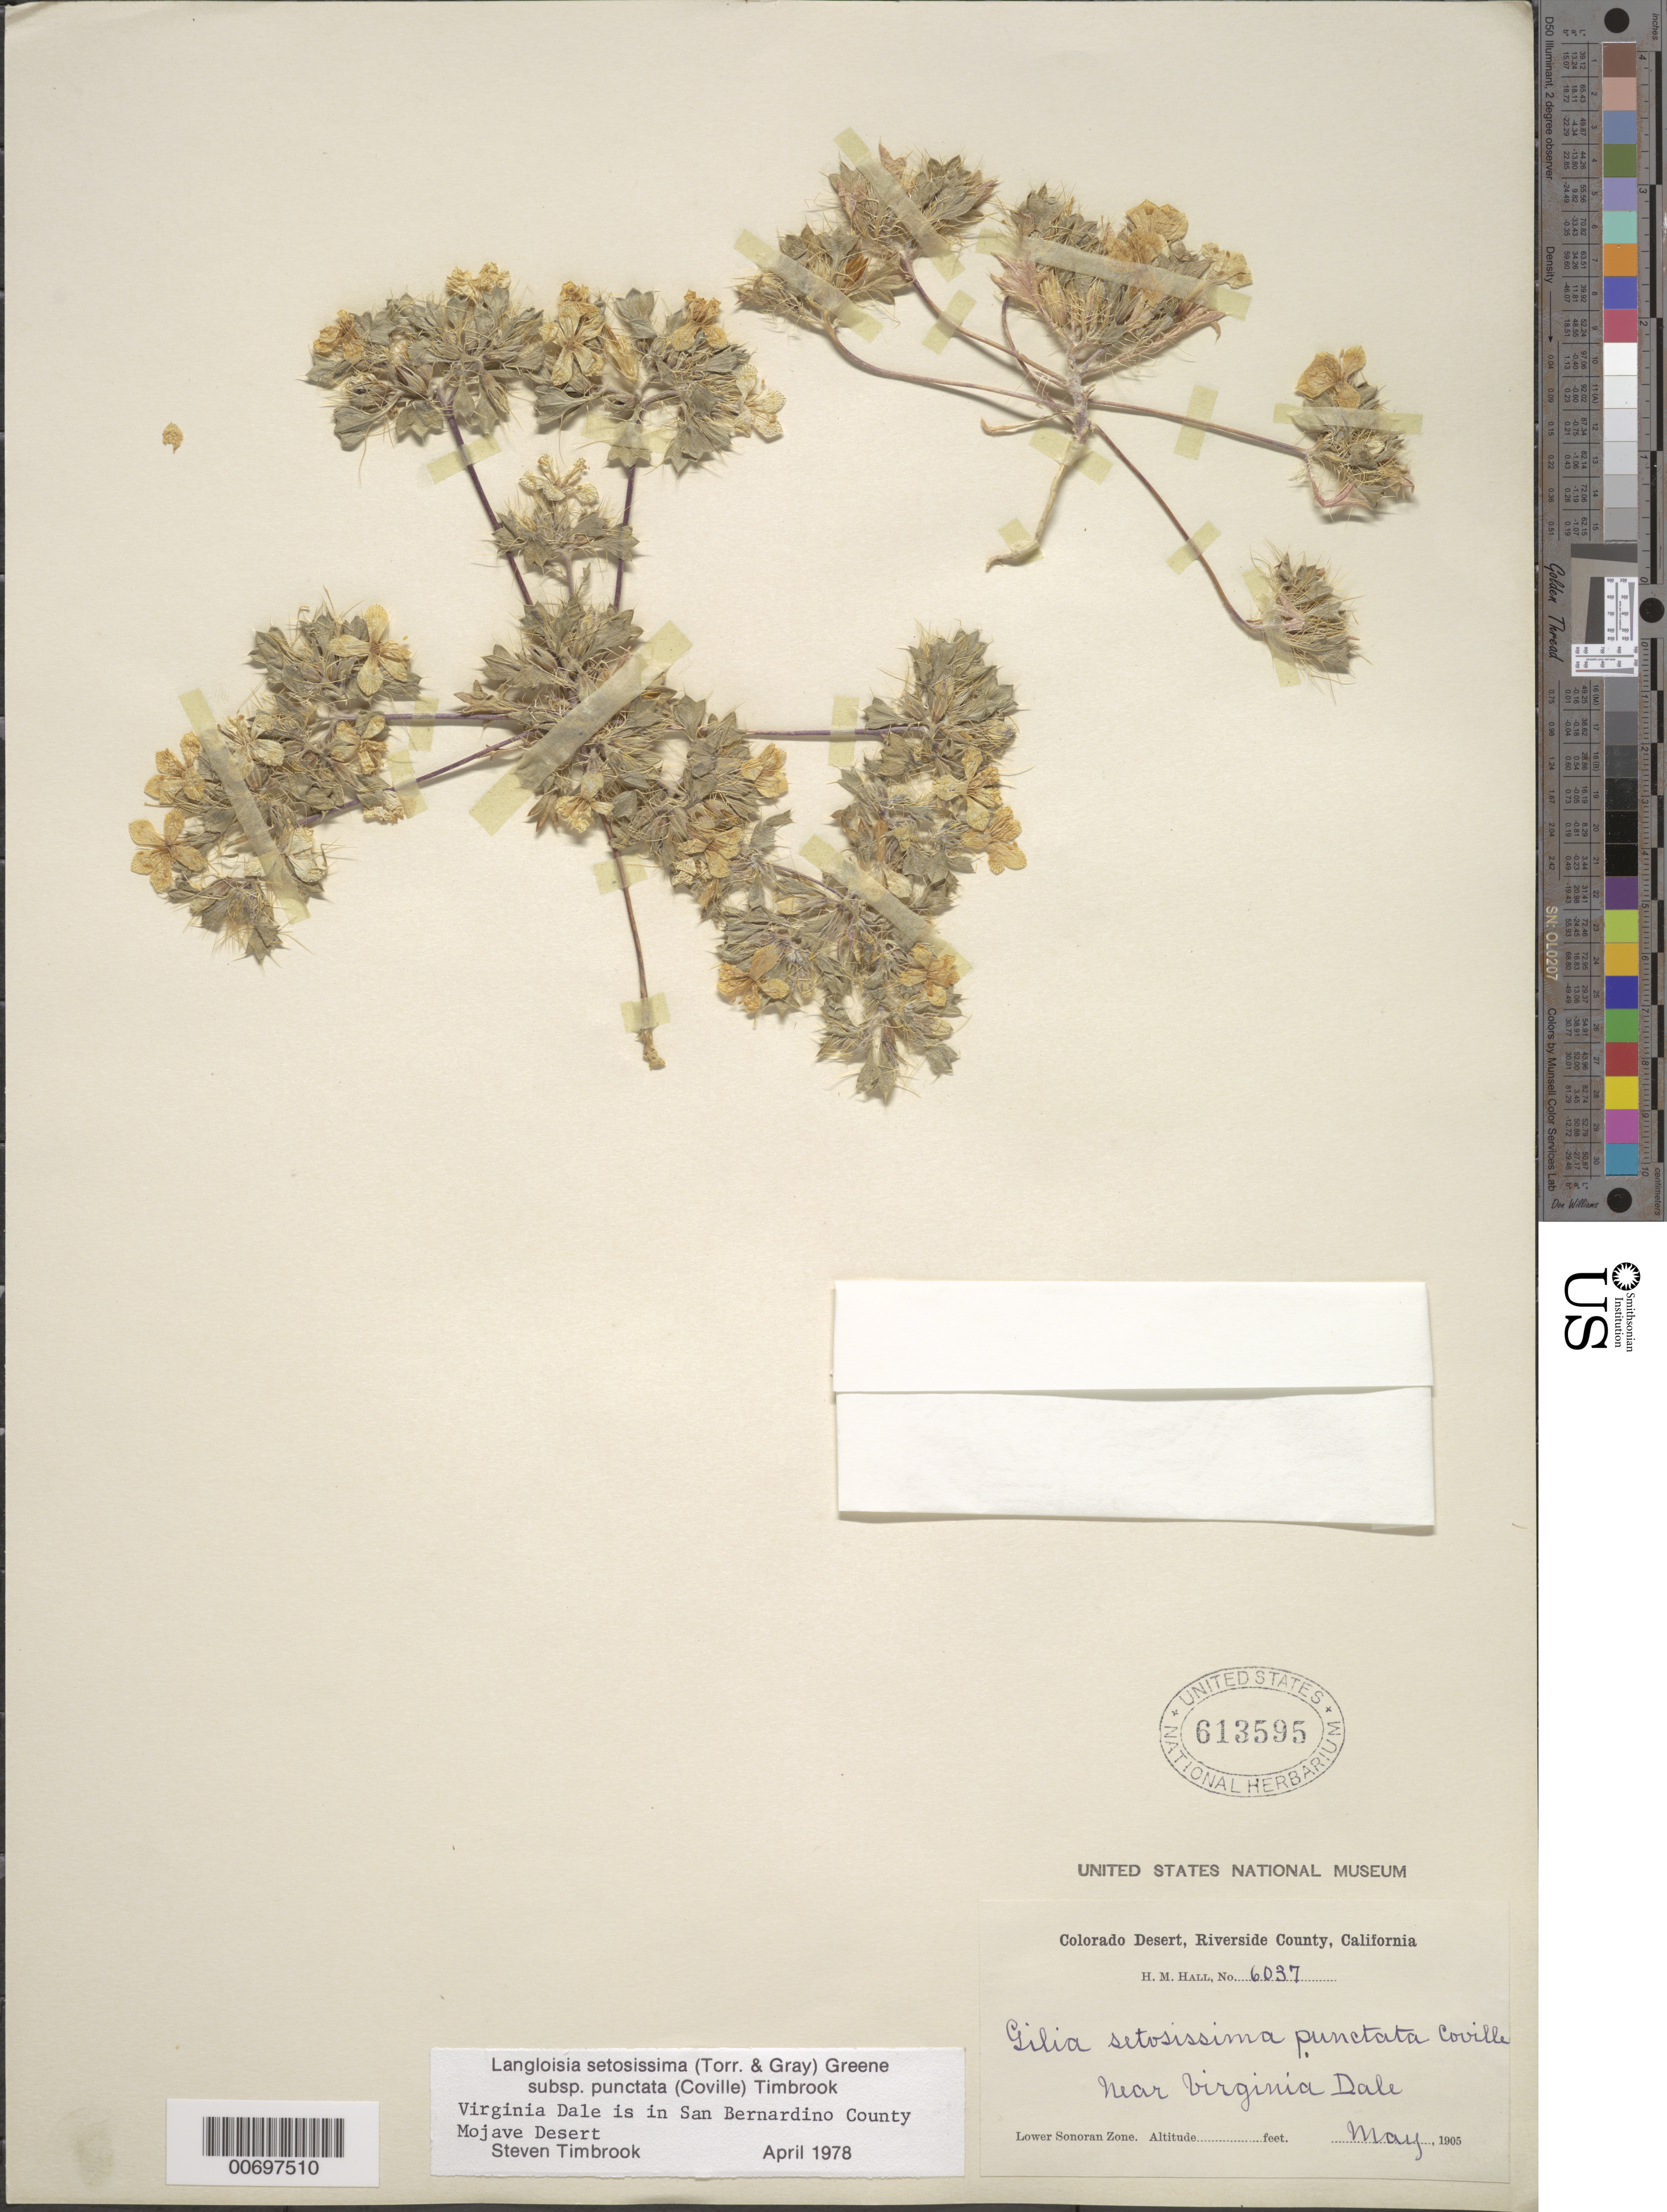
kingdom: Plantae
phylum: Tracheophyta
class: Magnoliopsida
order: Ericales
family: Polemoniaceae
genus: Langloisia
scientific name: Langloisia setosissima subsp. punctata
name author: (A. Gray ex Coville) Timbrook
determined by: Timbrook, S.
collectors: H. M. Hall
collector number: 6037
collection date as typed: May 1905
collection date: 1905-05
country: United States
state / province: California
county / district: San Bernardino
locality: Near Virginia Dale, Mojave Desert.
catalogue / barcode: US 613595